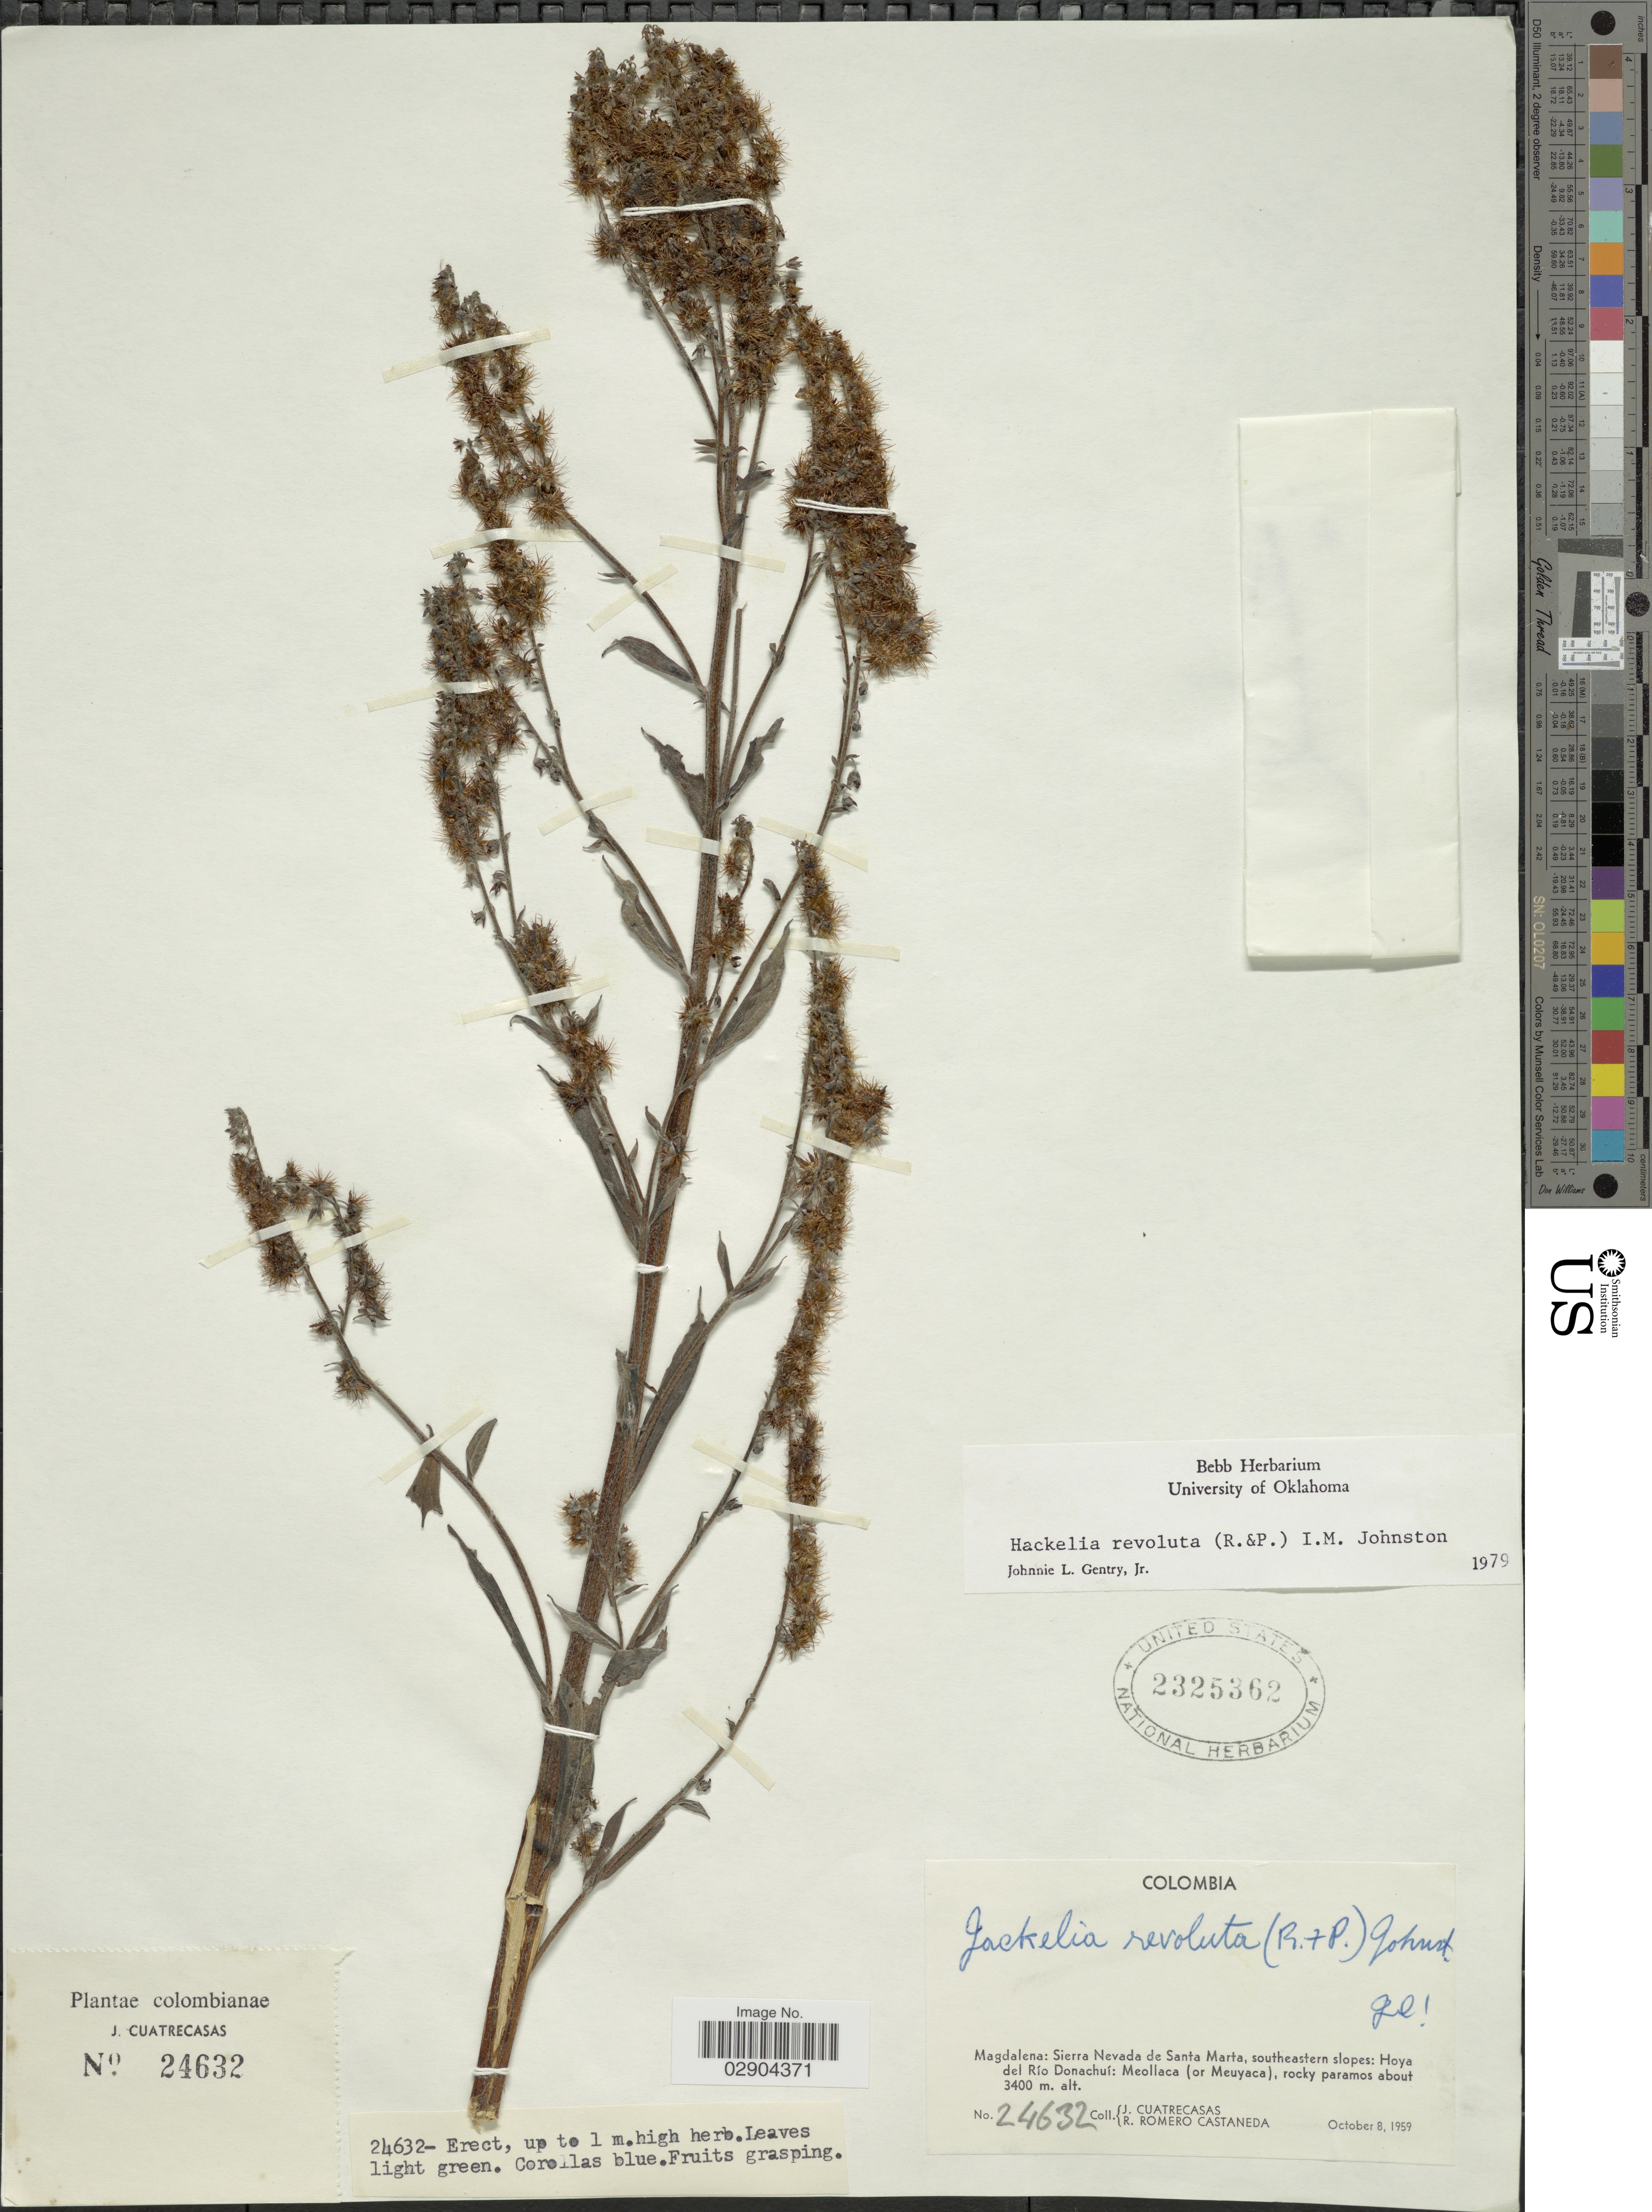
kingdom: Plantae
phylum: Tracheophyta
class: Magnoliopsida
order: Boraginales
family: Boraginaceae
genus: Hackelia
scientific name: Hackelia revoluta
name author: (Ruiz & Pav.) I.M. Johnst.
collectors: J. Cuatrecasas & R. Romero Castañeda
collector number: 24632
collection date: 1959-10-08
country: Colombia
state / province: Magdalena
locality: Sierra Nevada de Santa Marta, southeastern slopes: Hoya del Río Donachuí: Meollaca (or Meuyaca).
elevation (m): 3400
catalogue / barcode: US 2325362